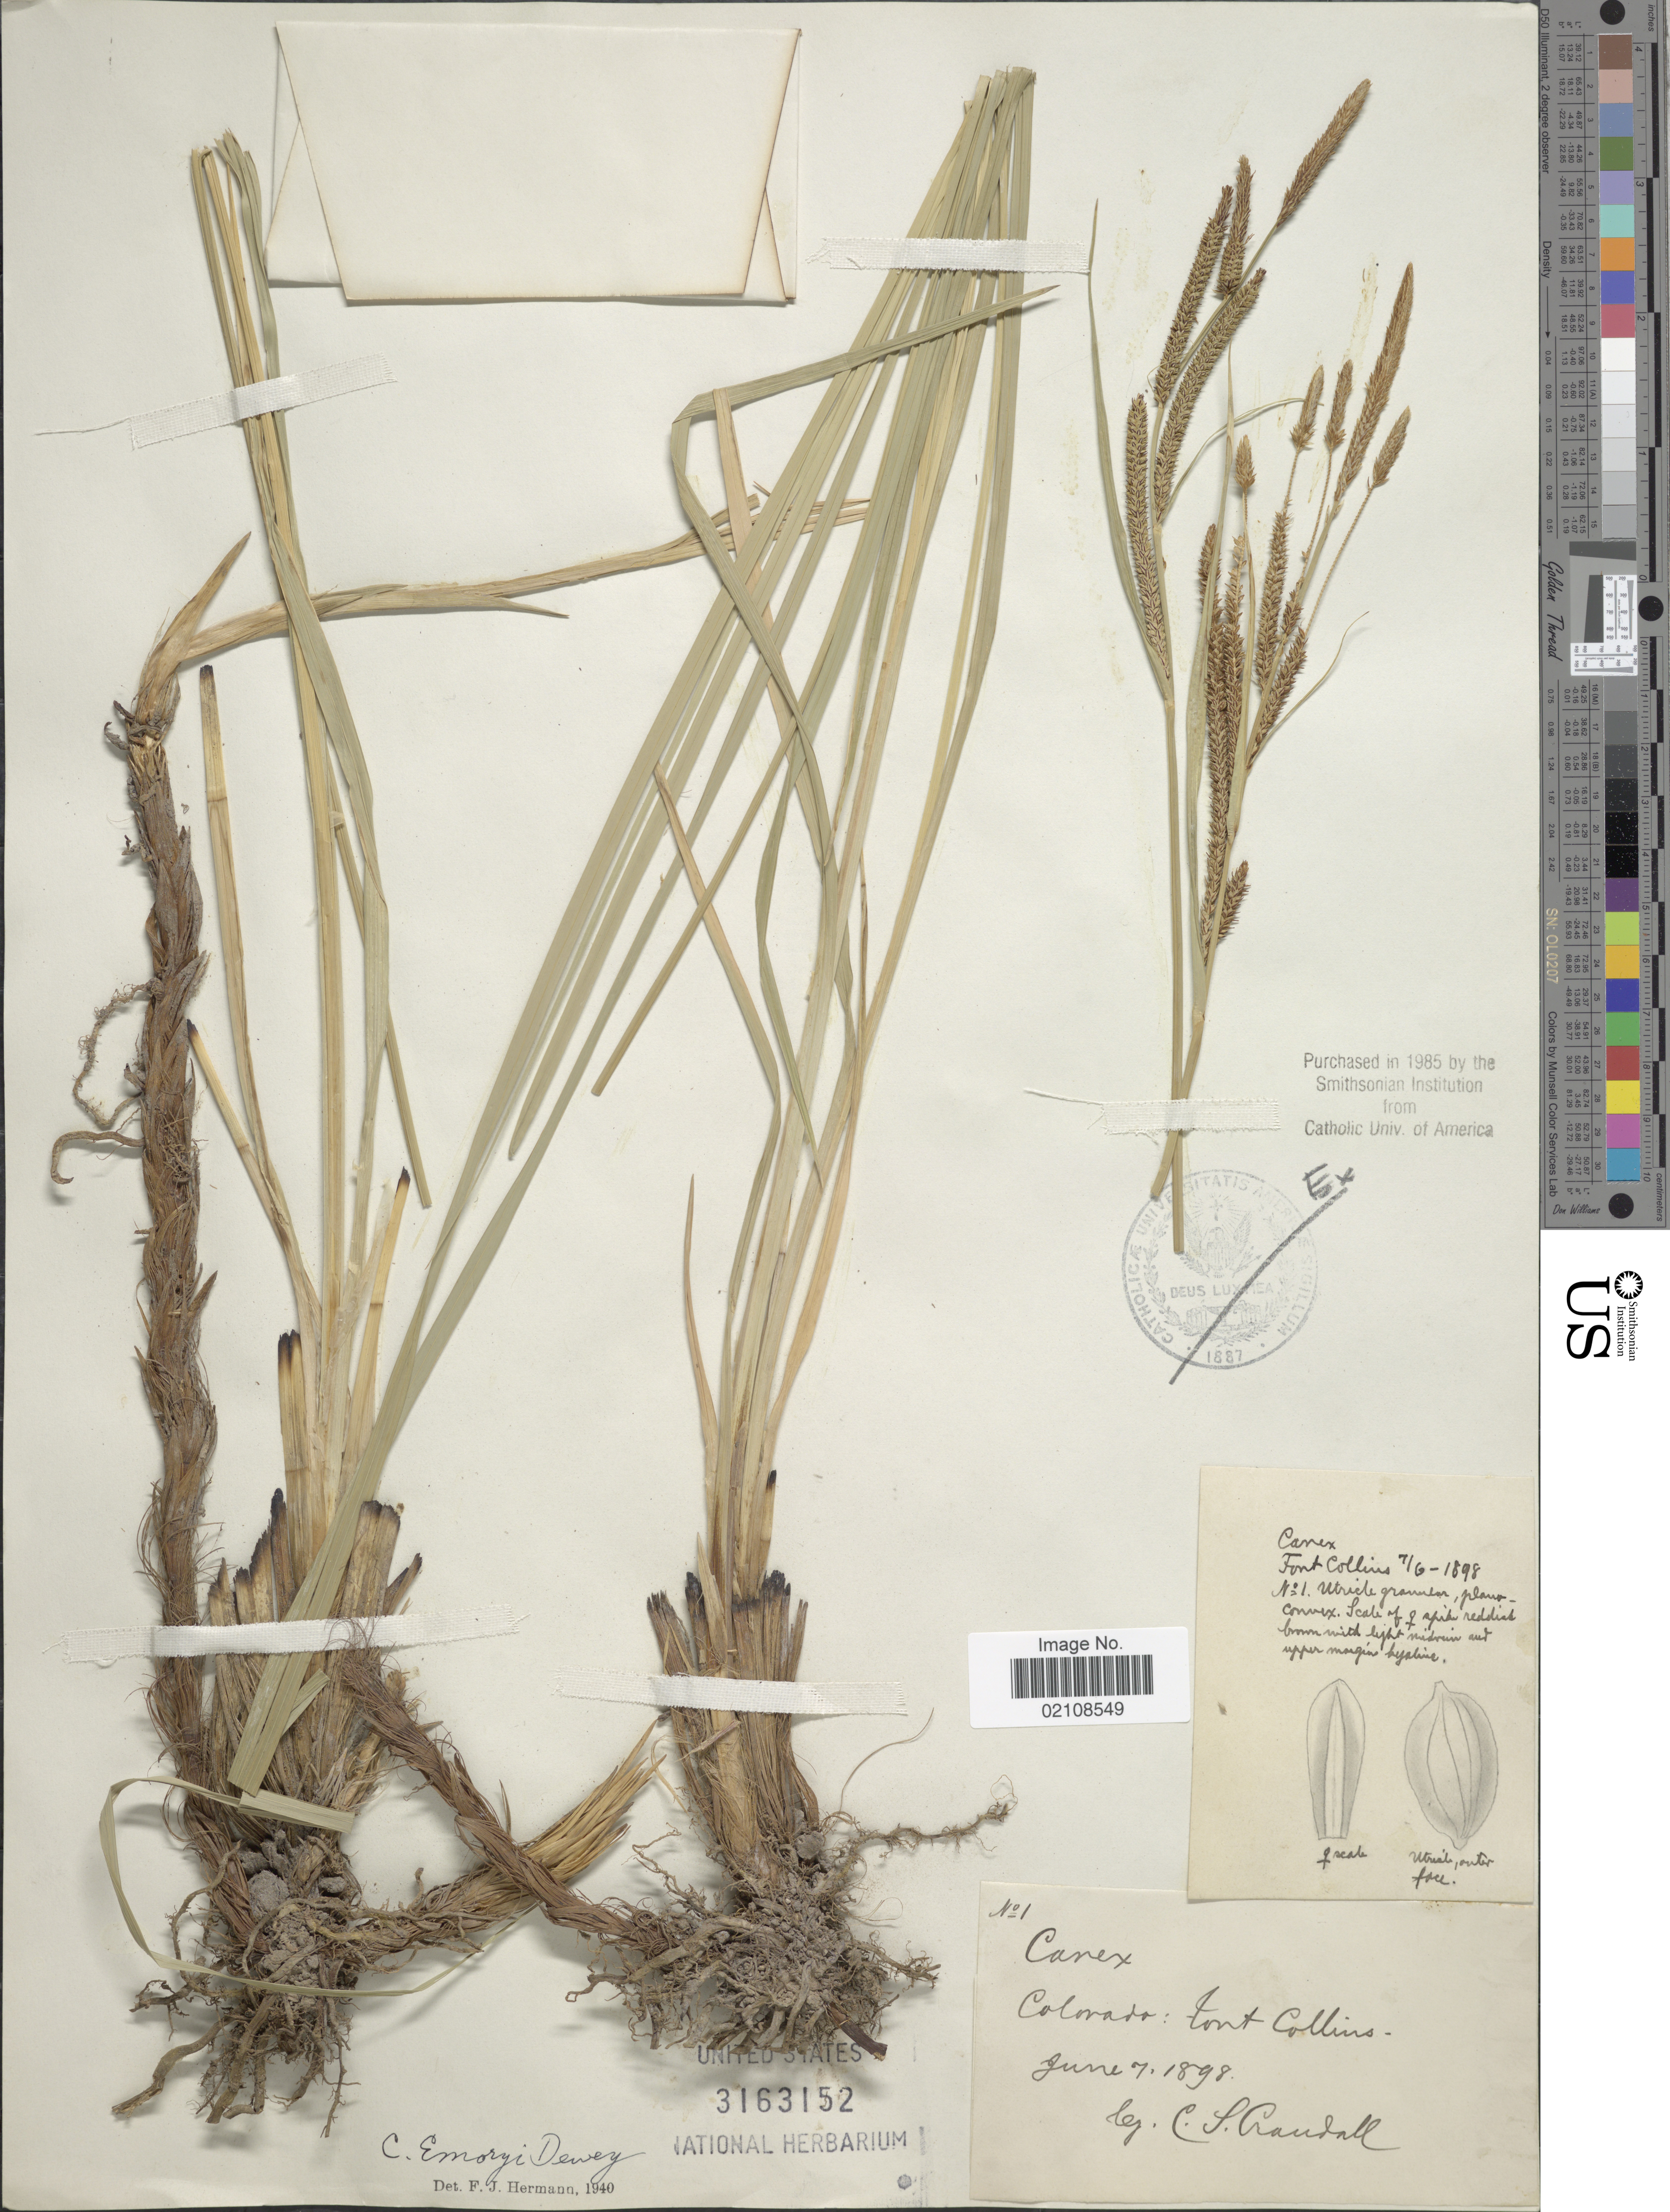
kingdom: Plantae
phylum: Tracheophyta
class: Liliopsida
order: Poales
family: Cyperaceae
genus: Carex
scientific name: Carex emoryi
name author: Dewey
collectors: C. Crandall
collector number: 1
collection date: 1898-06-07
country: United States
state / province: Colorado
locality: Fort Collins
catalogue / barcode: US 3163152